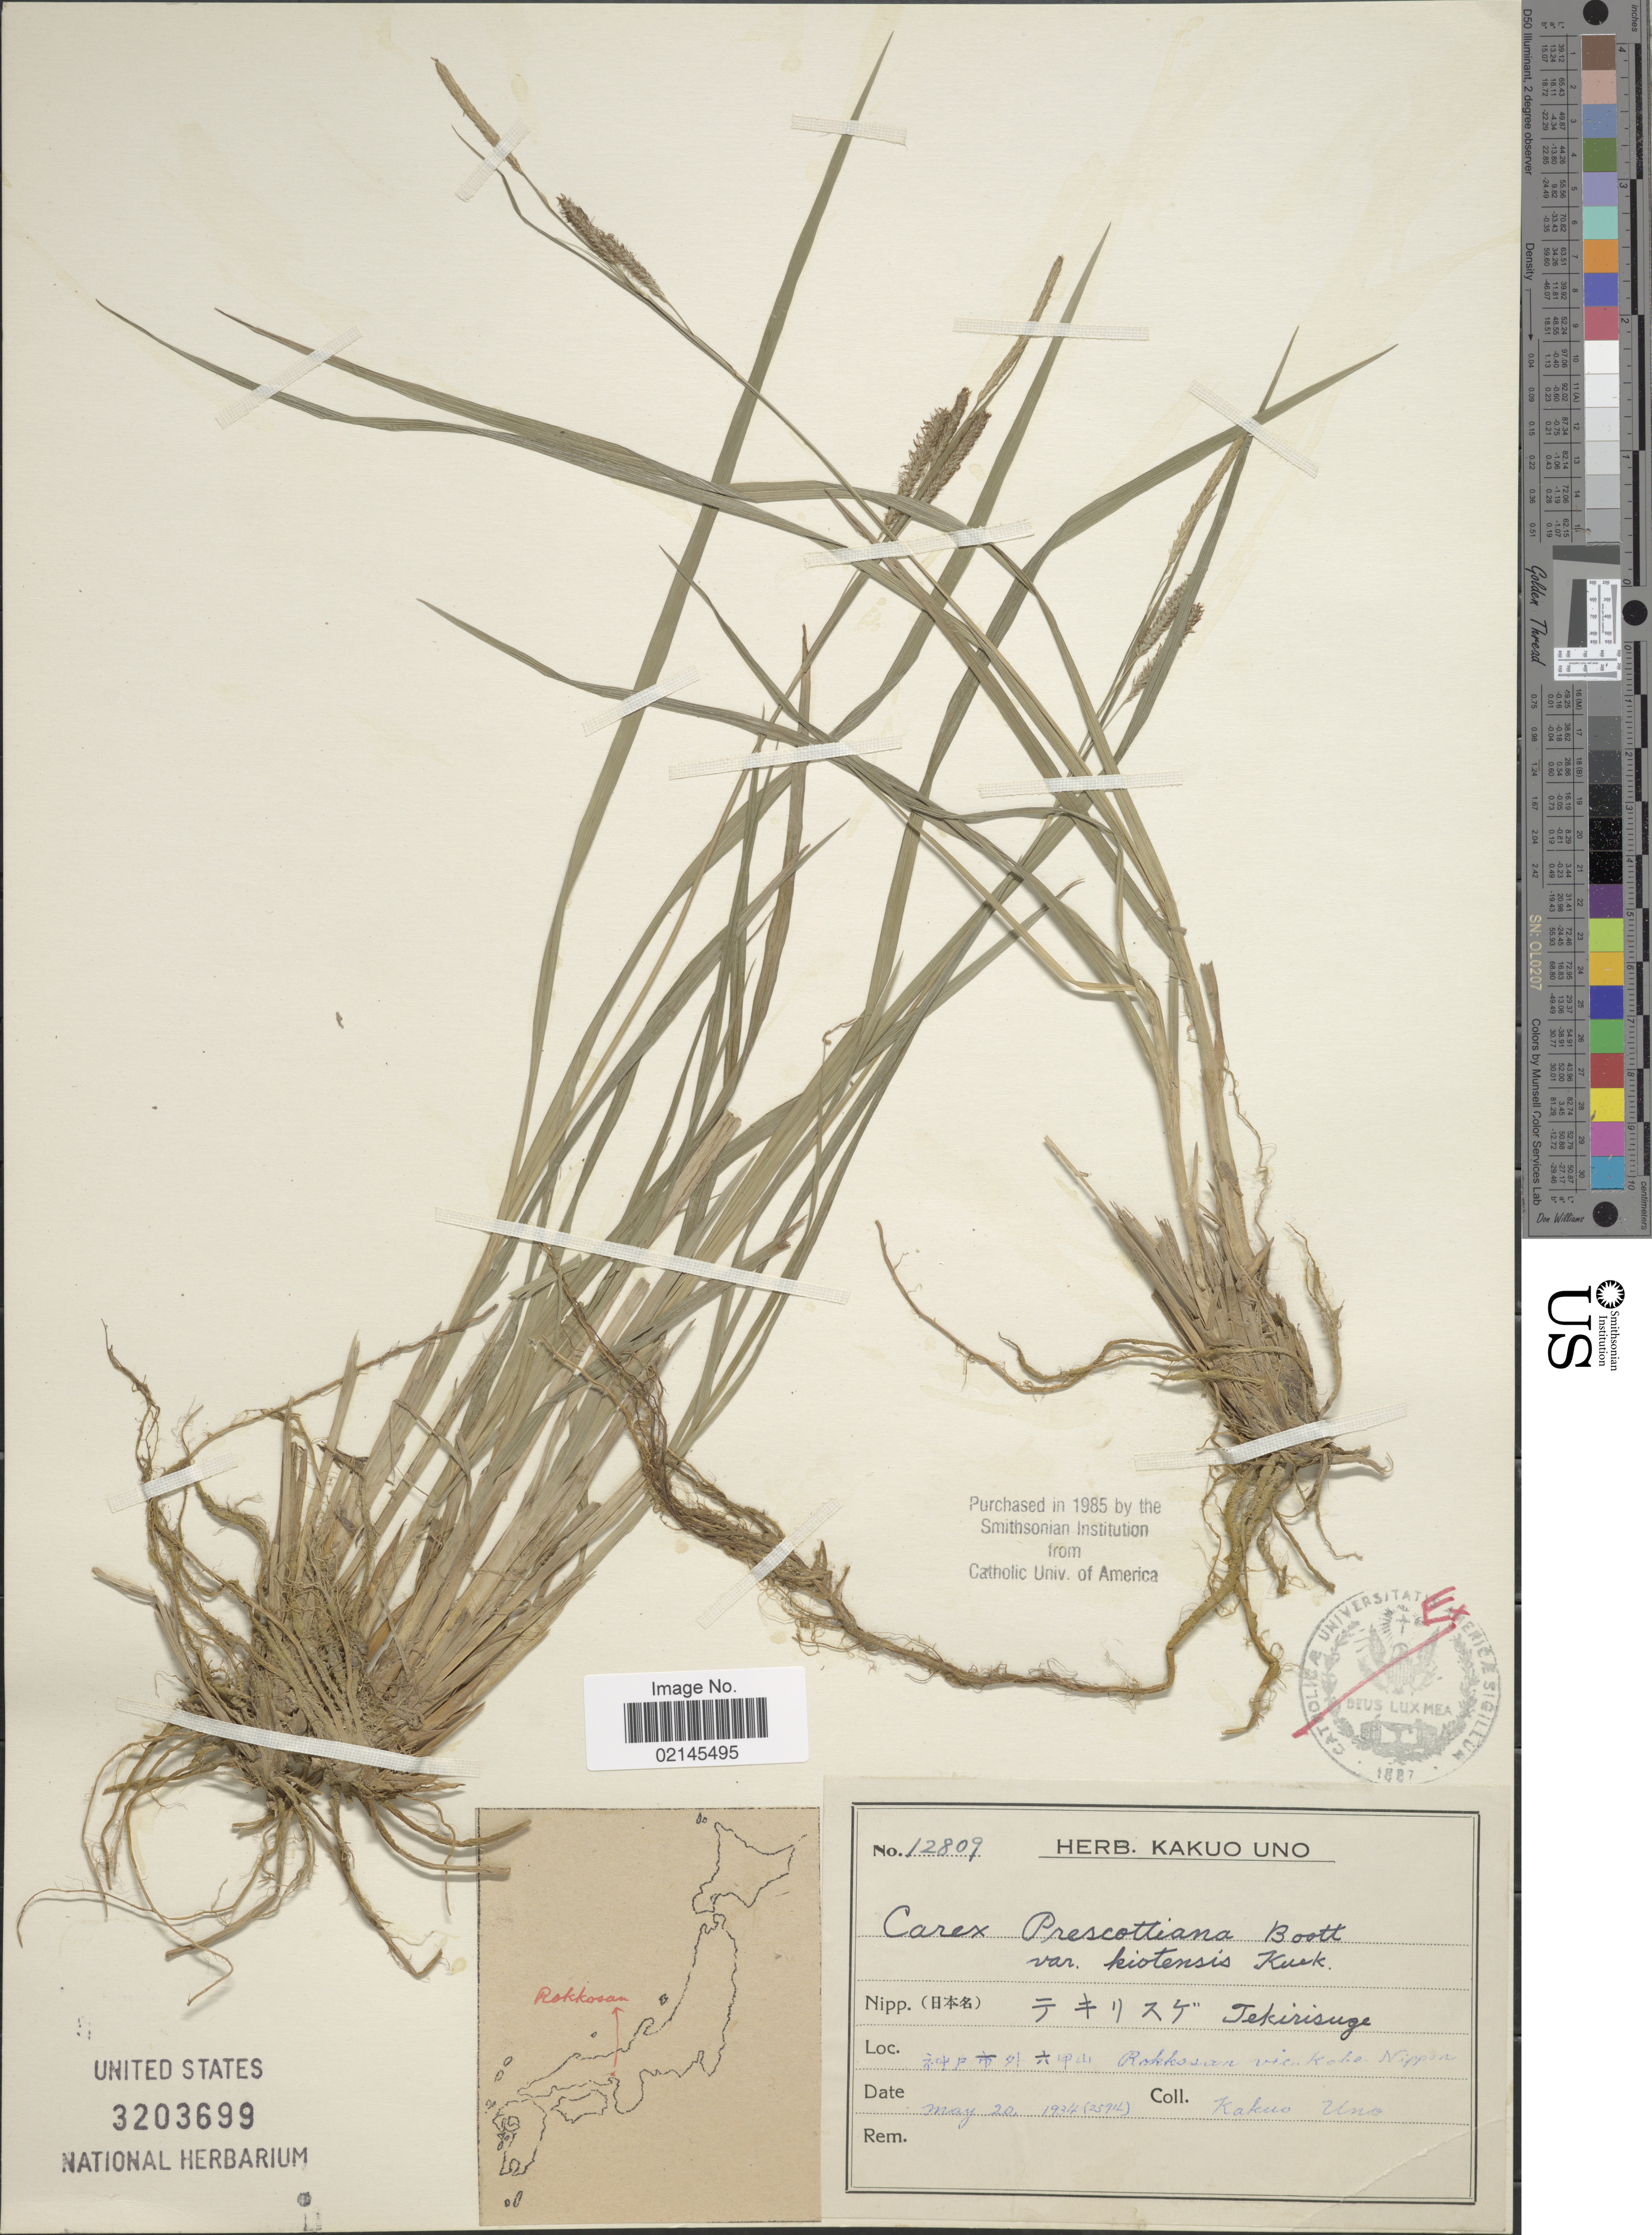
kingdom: Plantae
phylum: Tracheophyta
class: Liliopsida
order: Poales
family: Cyperaceae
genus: Carex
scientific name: Carex prescottiana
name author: Boott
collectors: K. Uno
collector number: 12809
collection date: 1934-05-20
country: Japan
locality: Rokkosan vic. Kobe, Nippon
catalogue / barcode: US 3203699